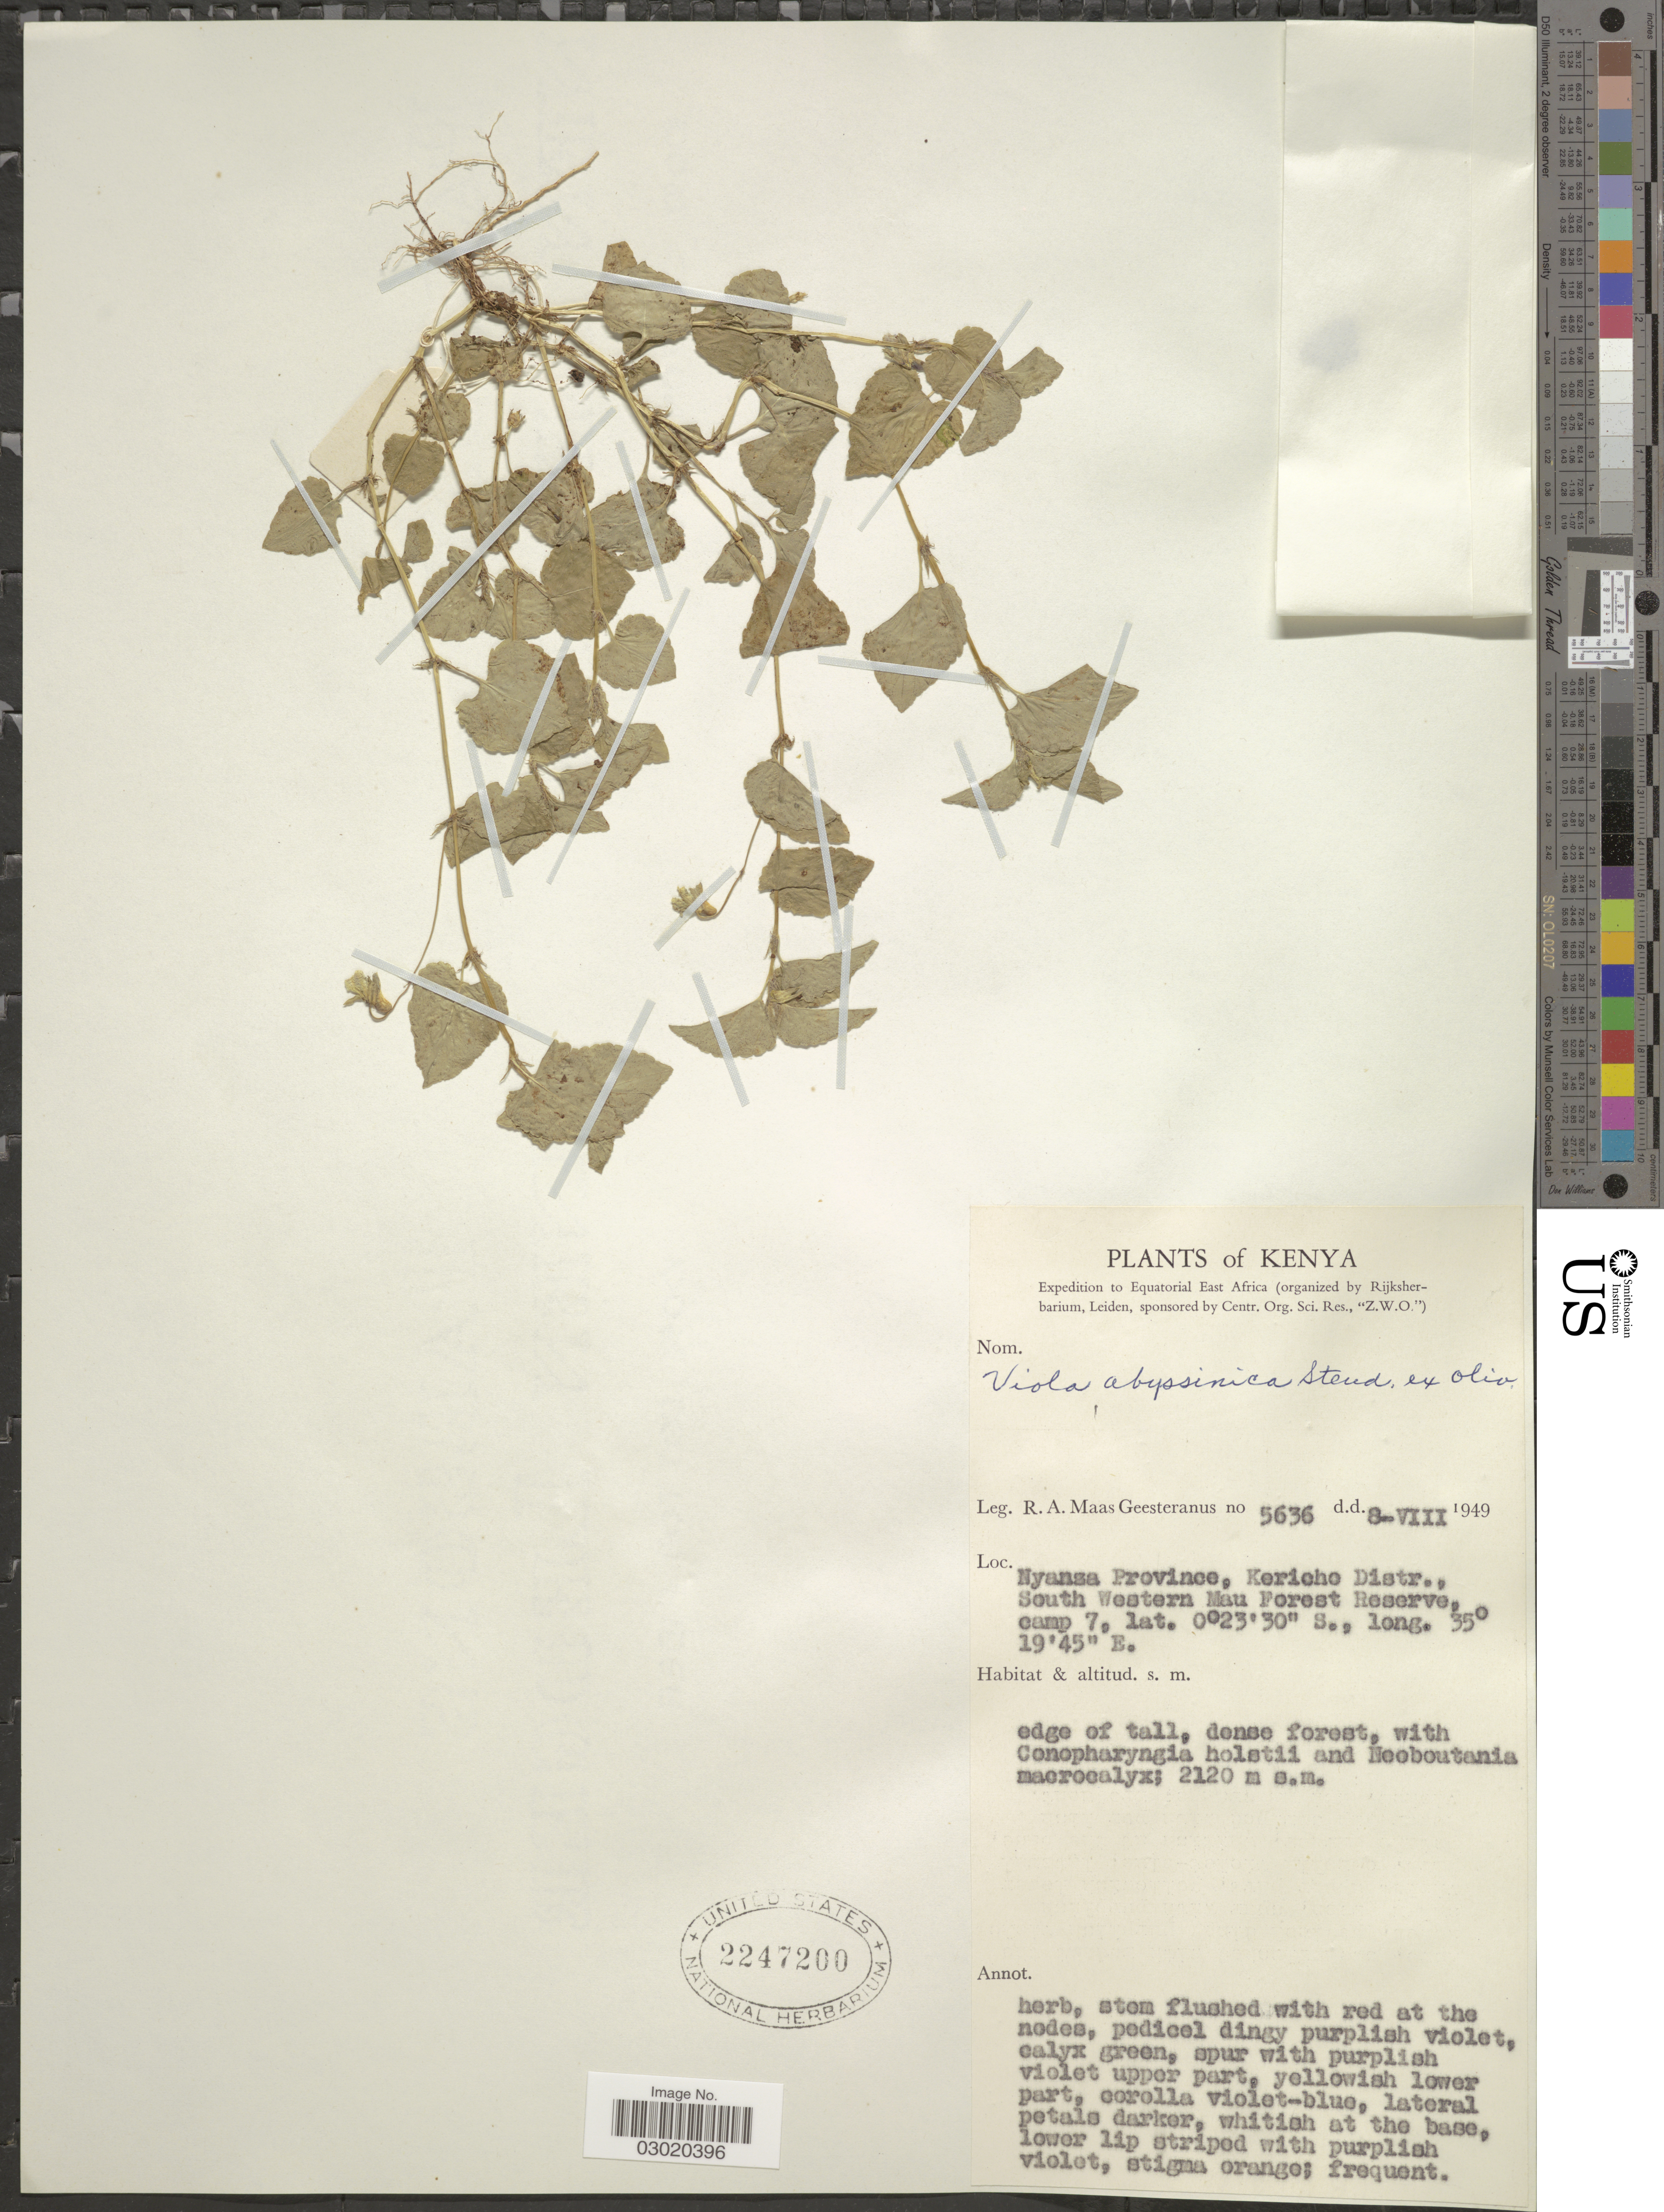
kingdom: Plantae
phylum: Tracheophyta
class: Magnoliopsida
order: Malpighiales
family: Violaceae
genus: Viola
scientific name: Viola abyssinica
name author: Steud. ex Oliv.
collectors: R. A. Maas Geesteranus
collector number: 5636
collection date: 1949-08-08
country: Kenya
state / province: Kericho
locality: Nyanza Province, Kericho Distr., South Western Mau Forest Reserve, camp 7.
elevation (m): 2120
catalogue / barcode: US 2247200